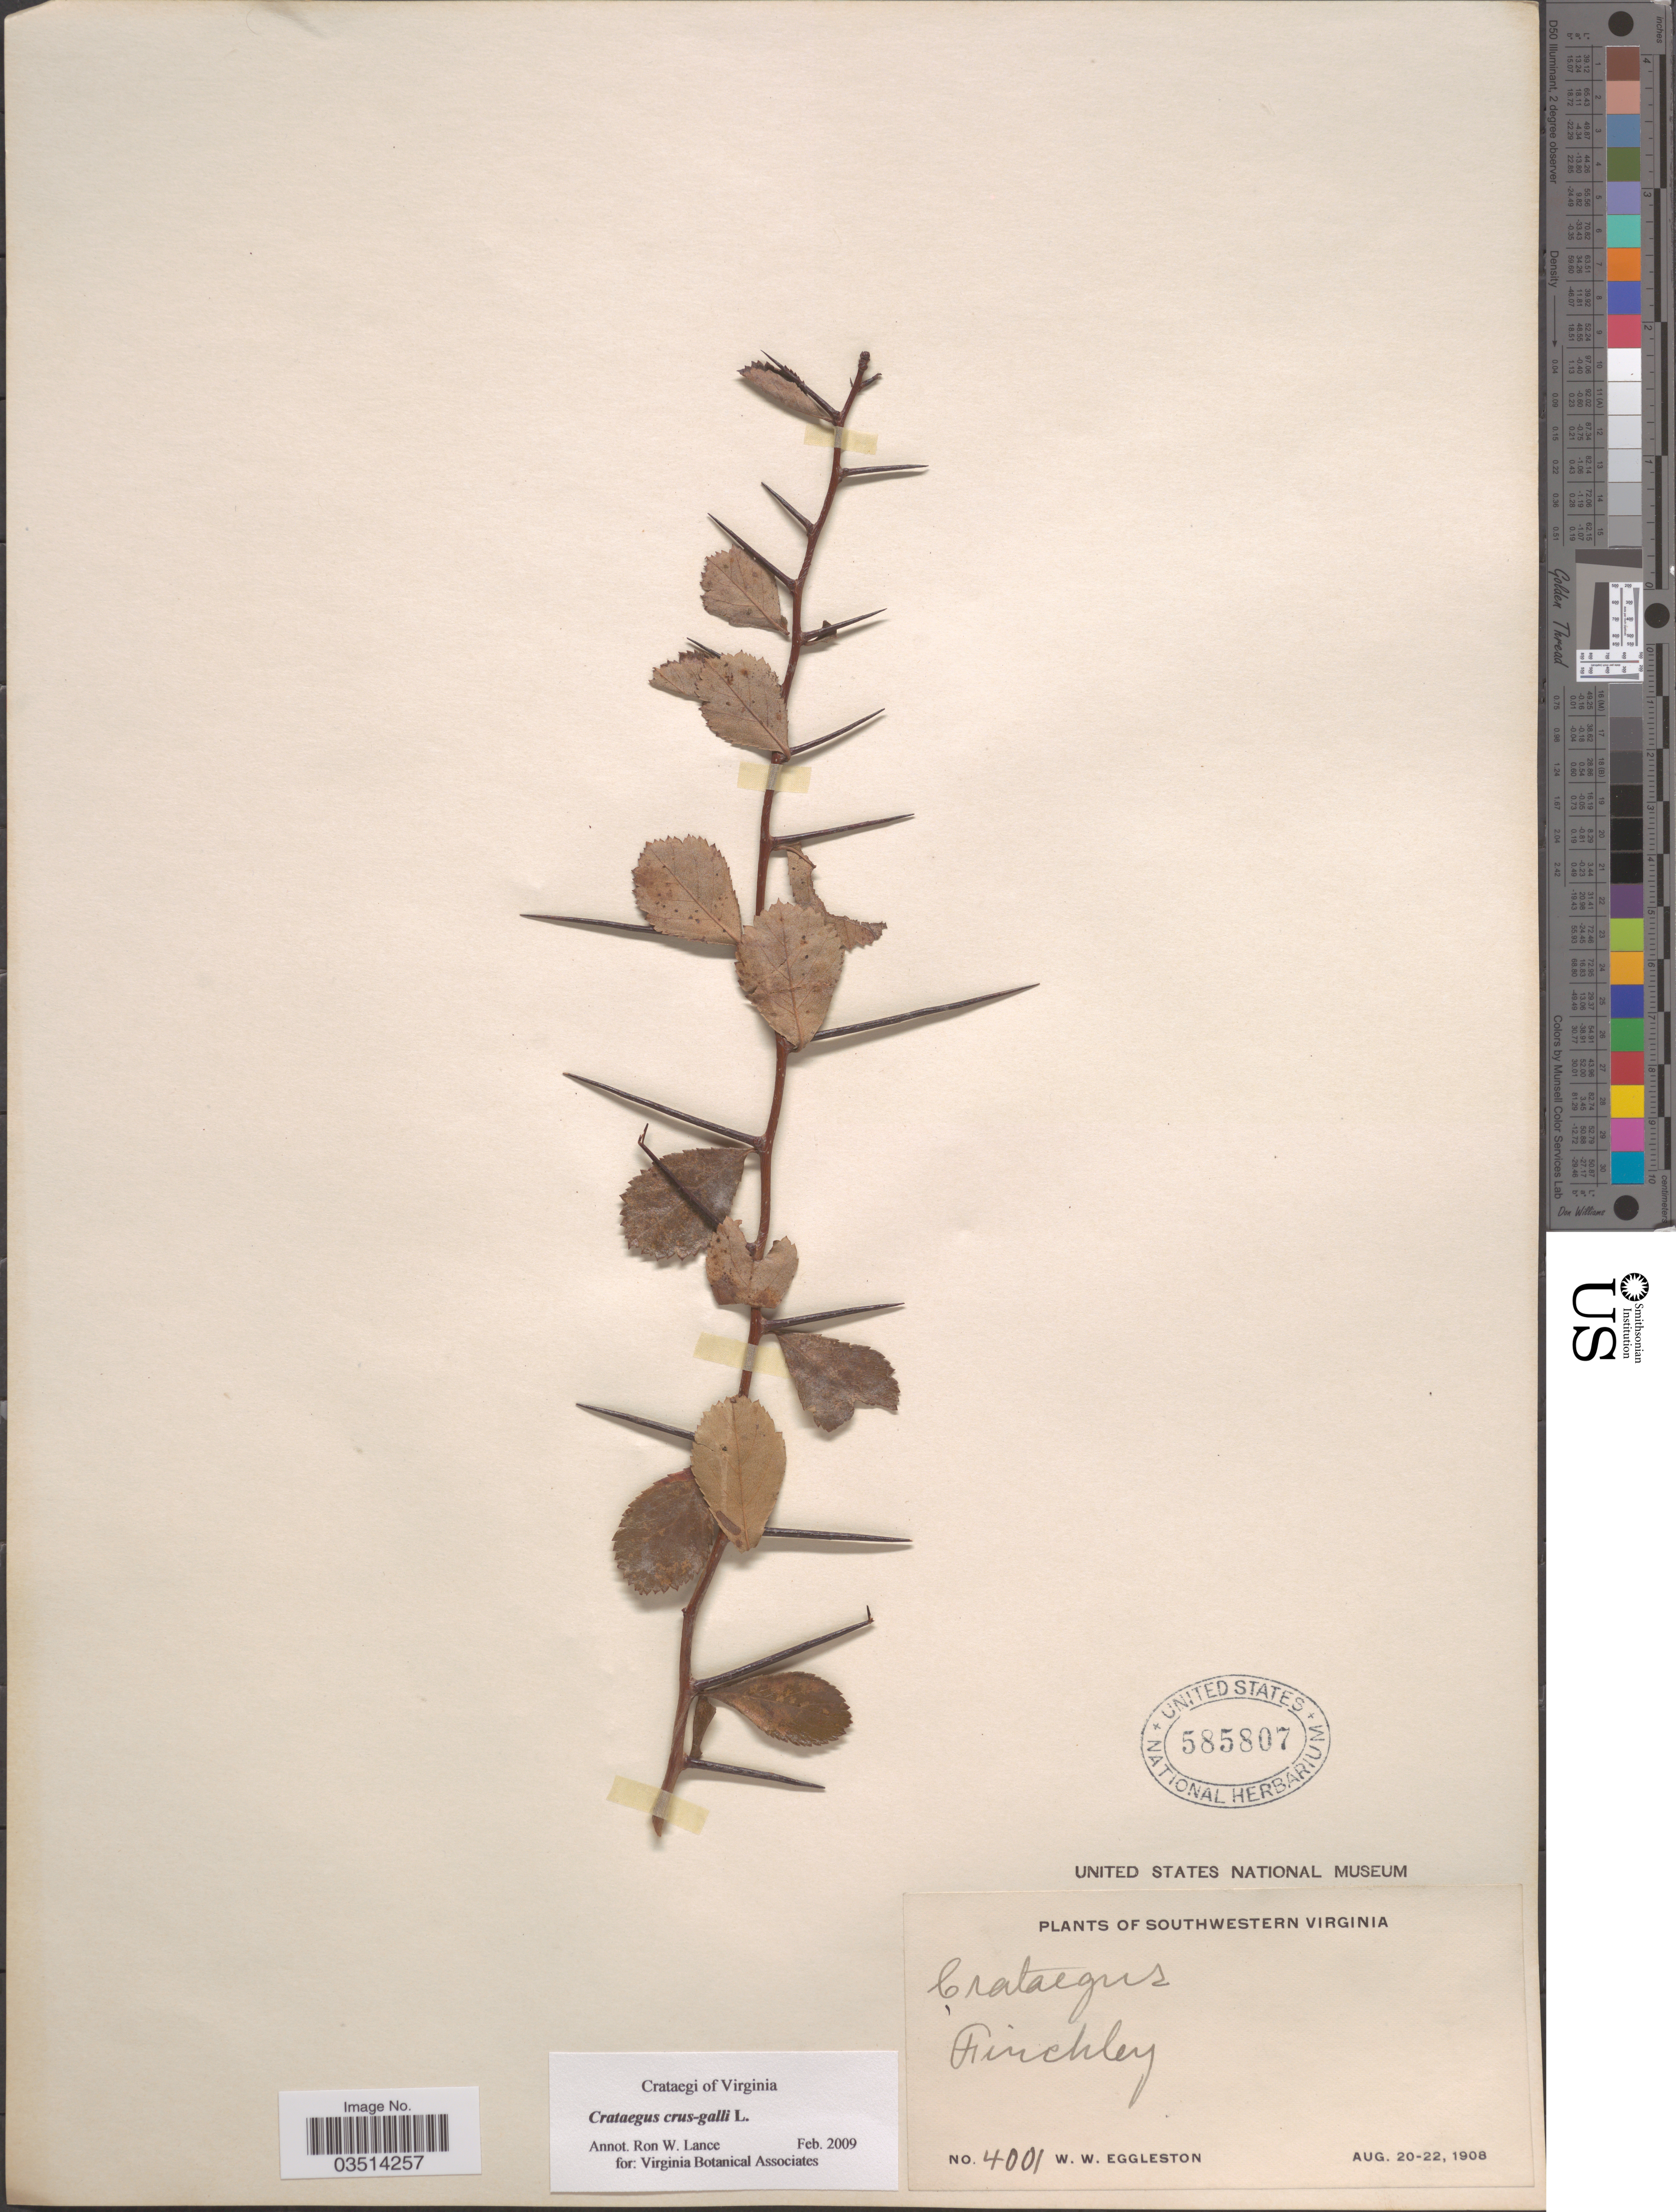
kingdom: Plantae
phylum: Tracheophyta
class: Magnoliopsida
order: Rosales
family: Rosaceae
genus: Crataegus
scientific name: Crataegus crus-galli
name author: L.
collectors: W. W. Eggleston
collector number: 4001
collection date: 1908-08-20/1908-08-22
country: United States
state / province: Virginia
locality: Southwestern Virginia. Finchley.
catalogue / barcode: US 585807